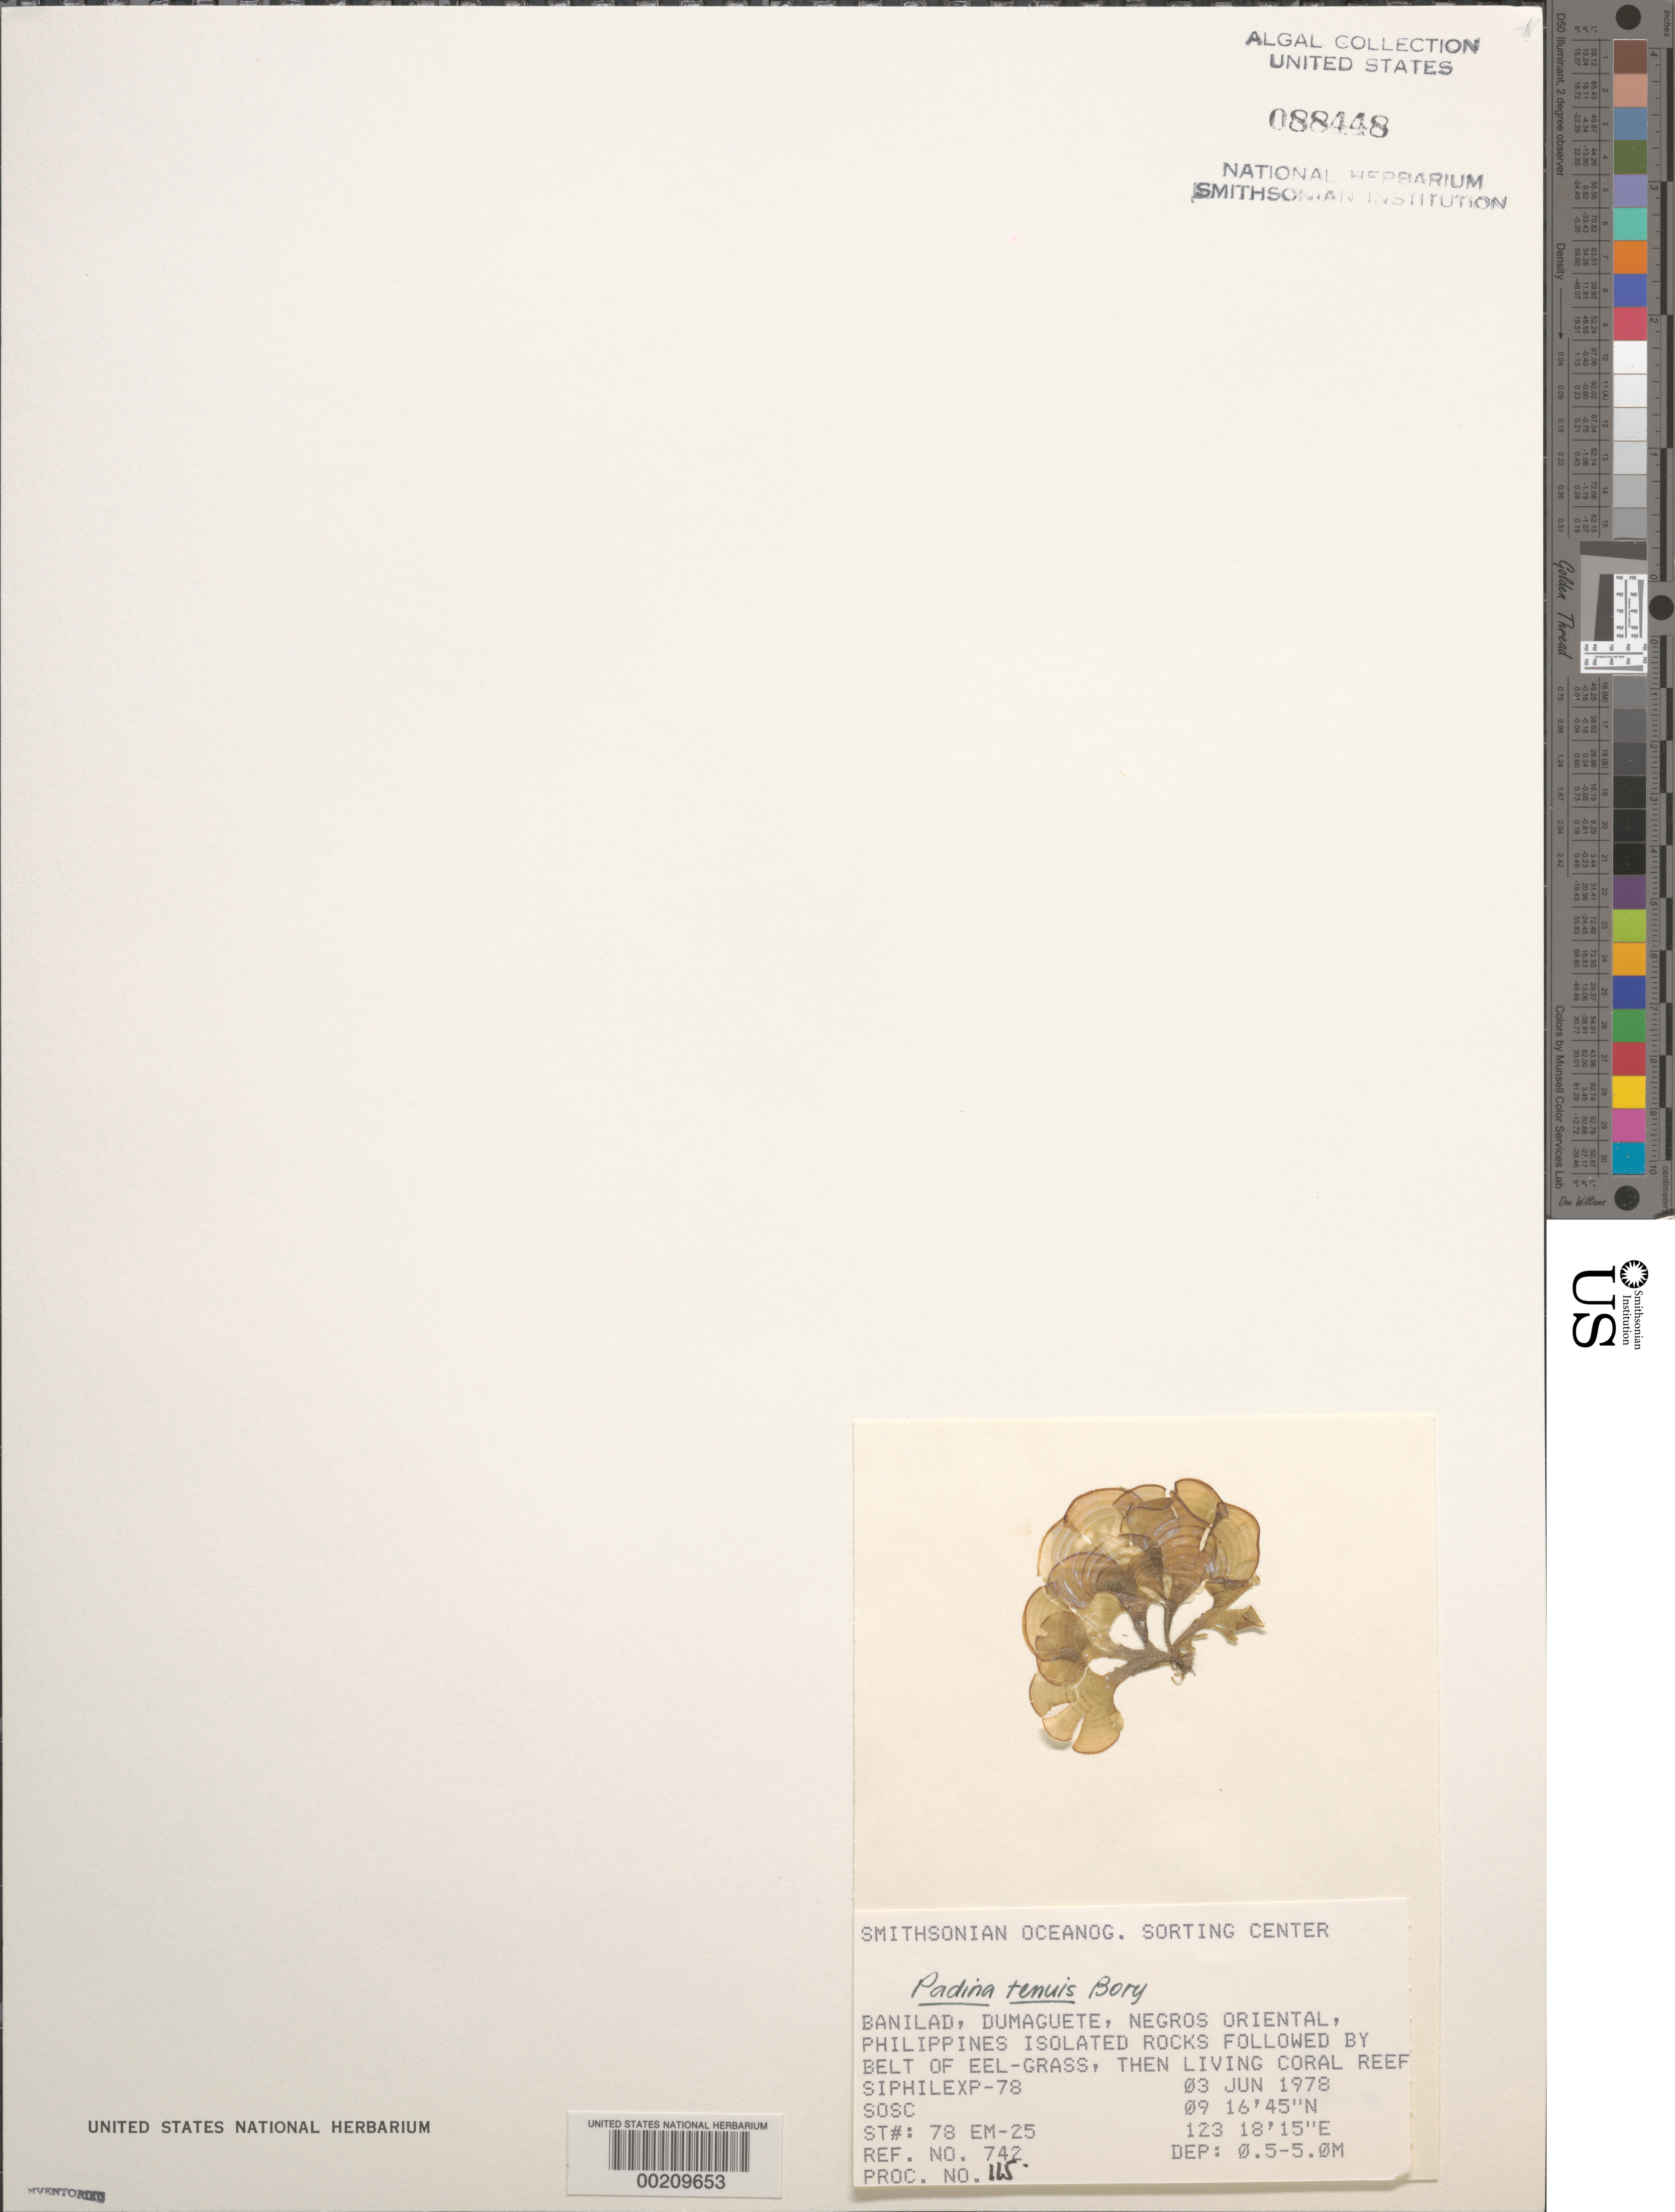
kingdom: Chromista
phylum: Ochrophyta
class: Phaeophyceae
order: Dictyotales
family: Dictyotaceae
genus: Padina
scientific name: Padina boryana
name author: Thivy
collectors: SOSC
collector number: Station 78 Em-25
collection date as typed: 03 Jun 1978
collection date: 1978-06-03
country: Philippines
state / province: Central Visayas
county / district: Negros Oriental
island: Negros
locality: Banilad, Dumaguete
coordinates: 09 16'45"N, 123 18'15"E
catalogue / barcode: US 88448